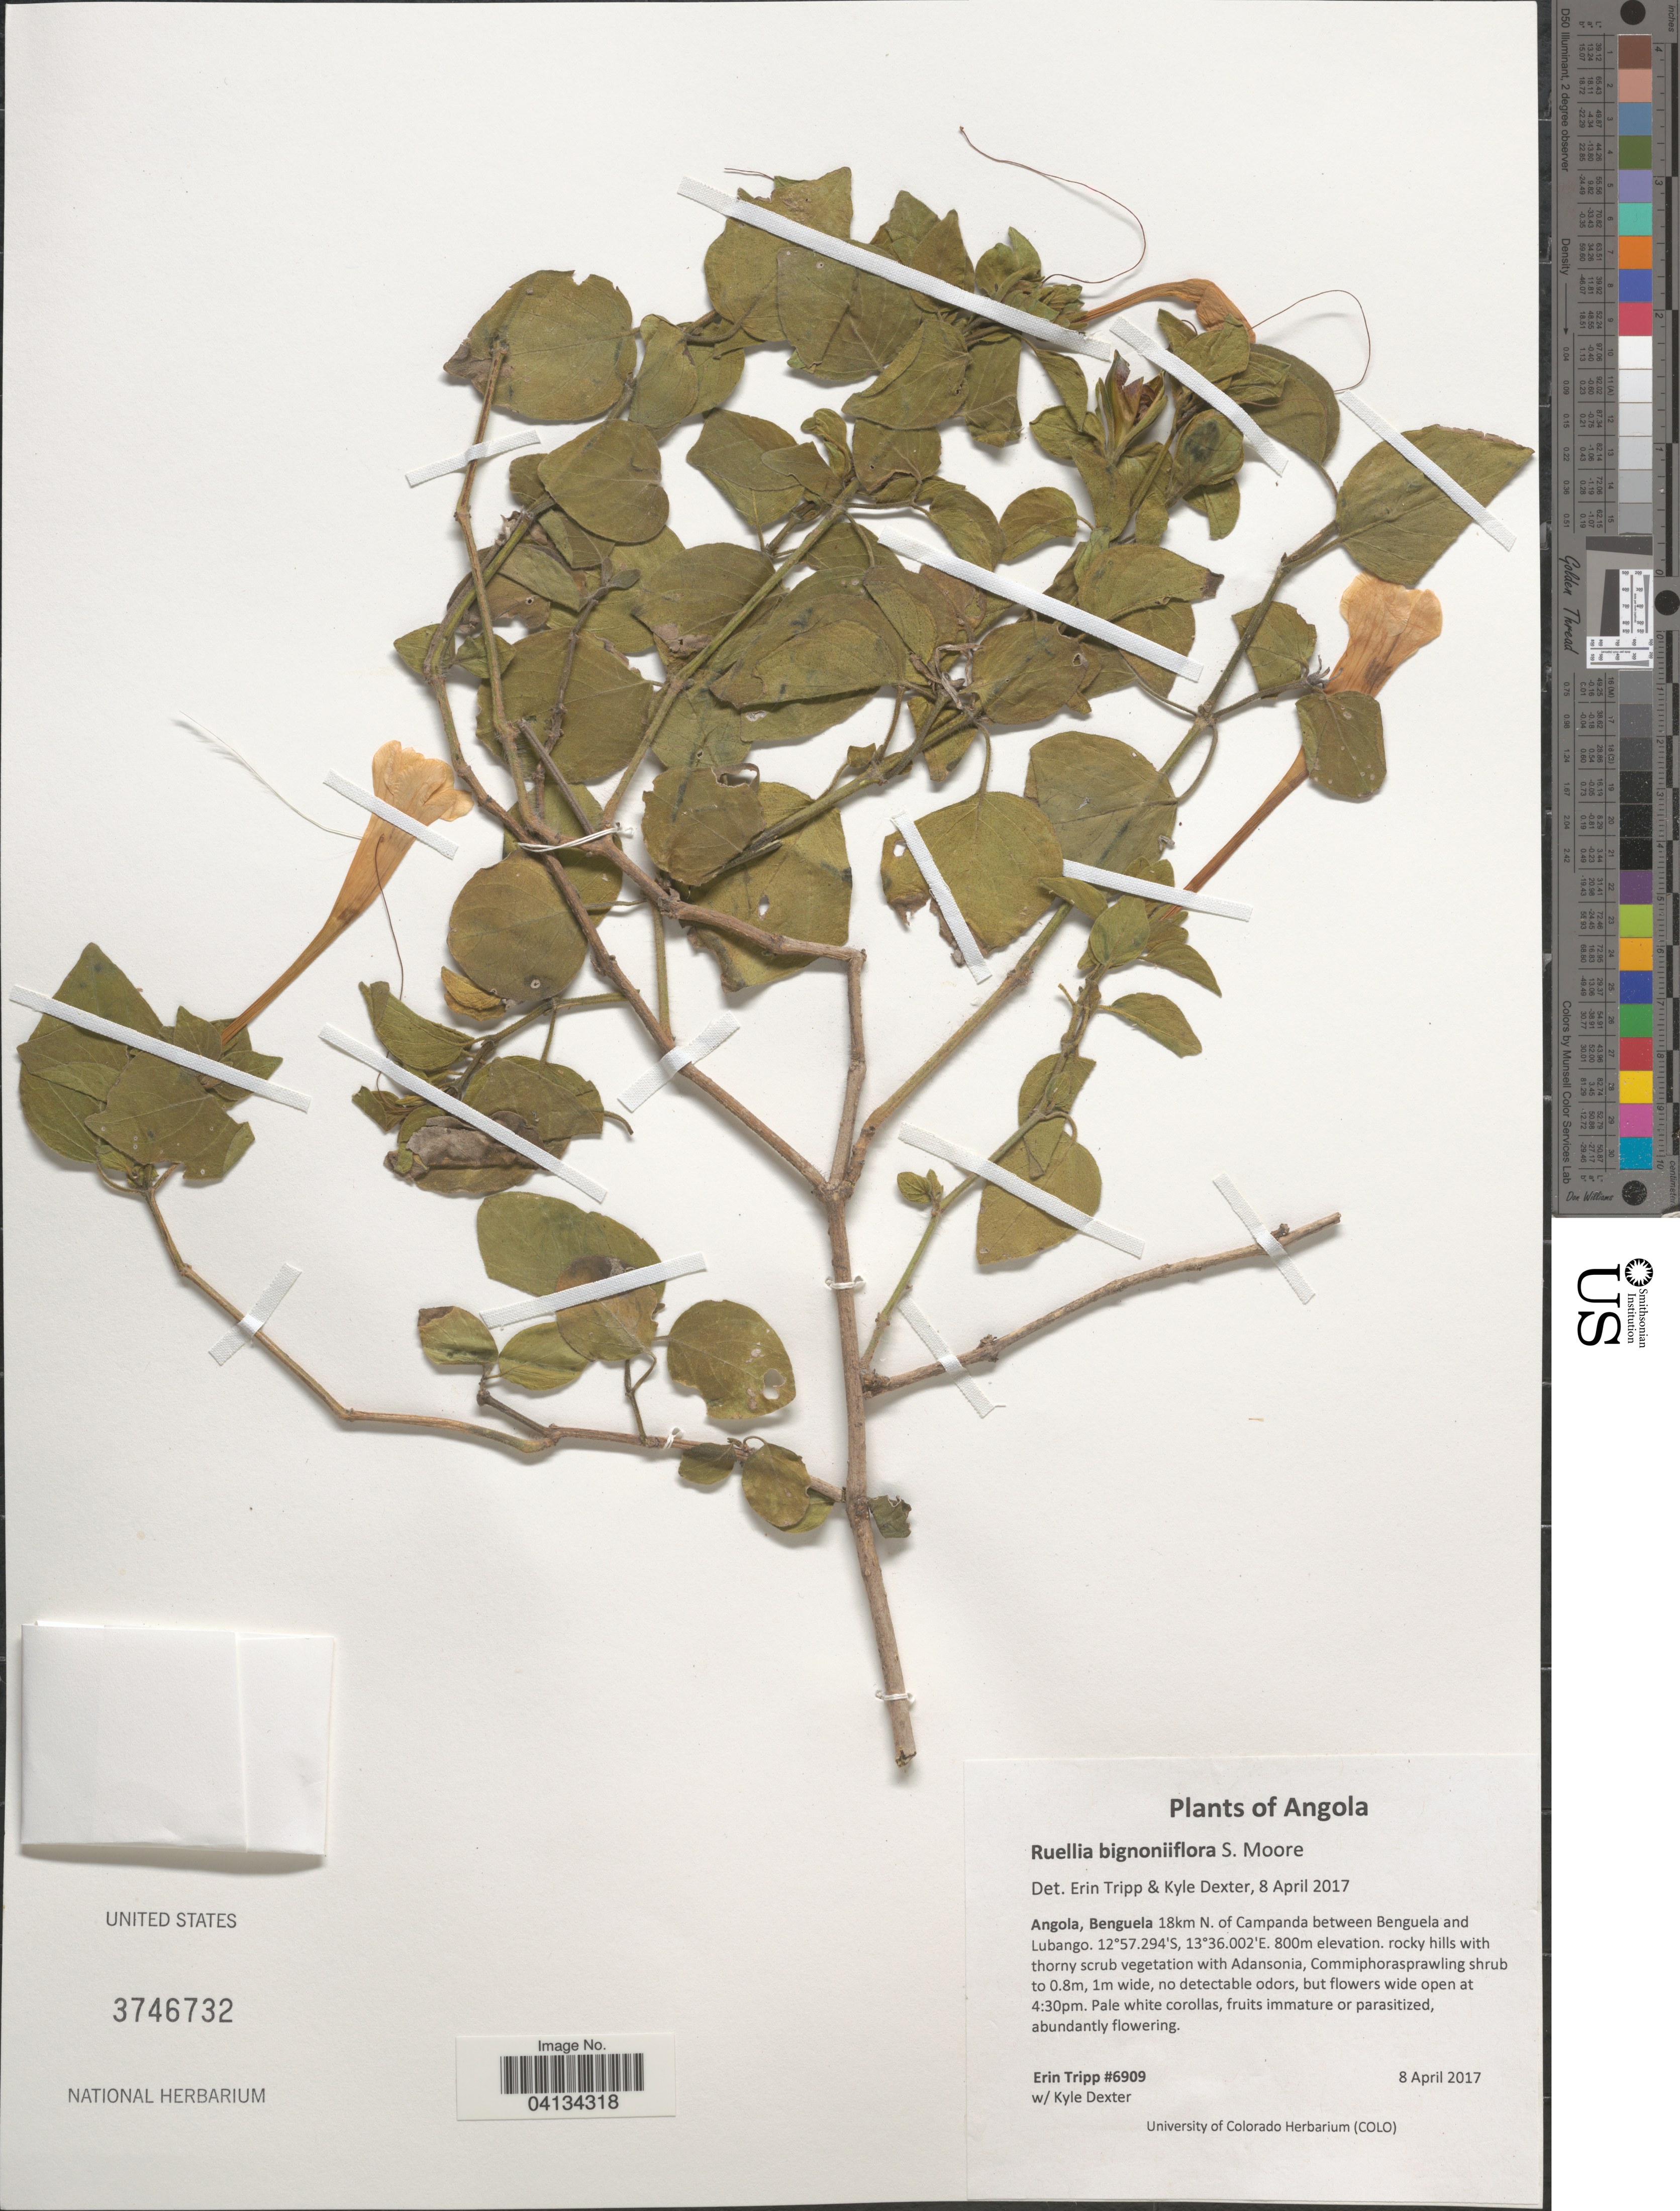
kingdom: Plantae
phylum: Tracheophyta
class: Magnoliopsida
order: Lamiales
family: Acanthaceae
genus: Ruellia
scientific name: Ruellia bignoniiflora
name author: S. Moore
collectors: E. Tripp & K. Dexter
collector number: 6909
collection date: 2017-04-08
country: Angola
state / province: Benguela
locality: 18km N. of Campanda between Benguela and Lubango.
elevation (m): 800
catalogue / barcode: US 3746732